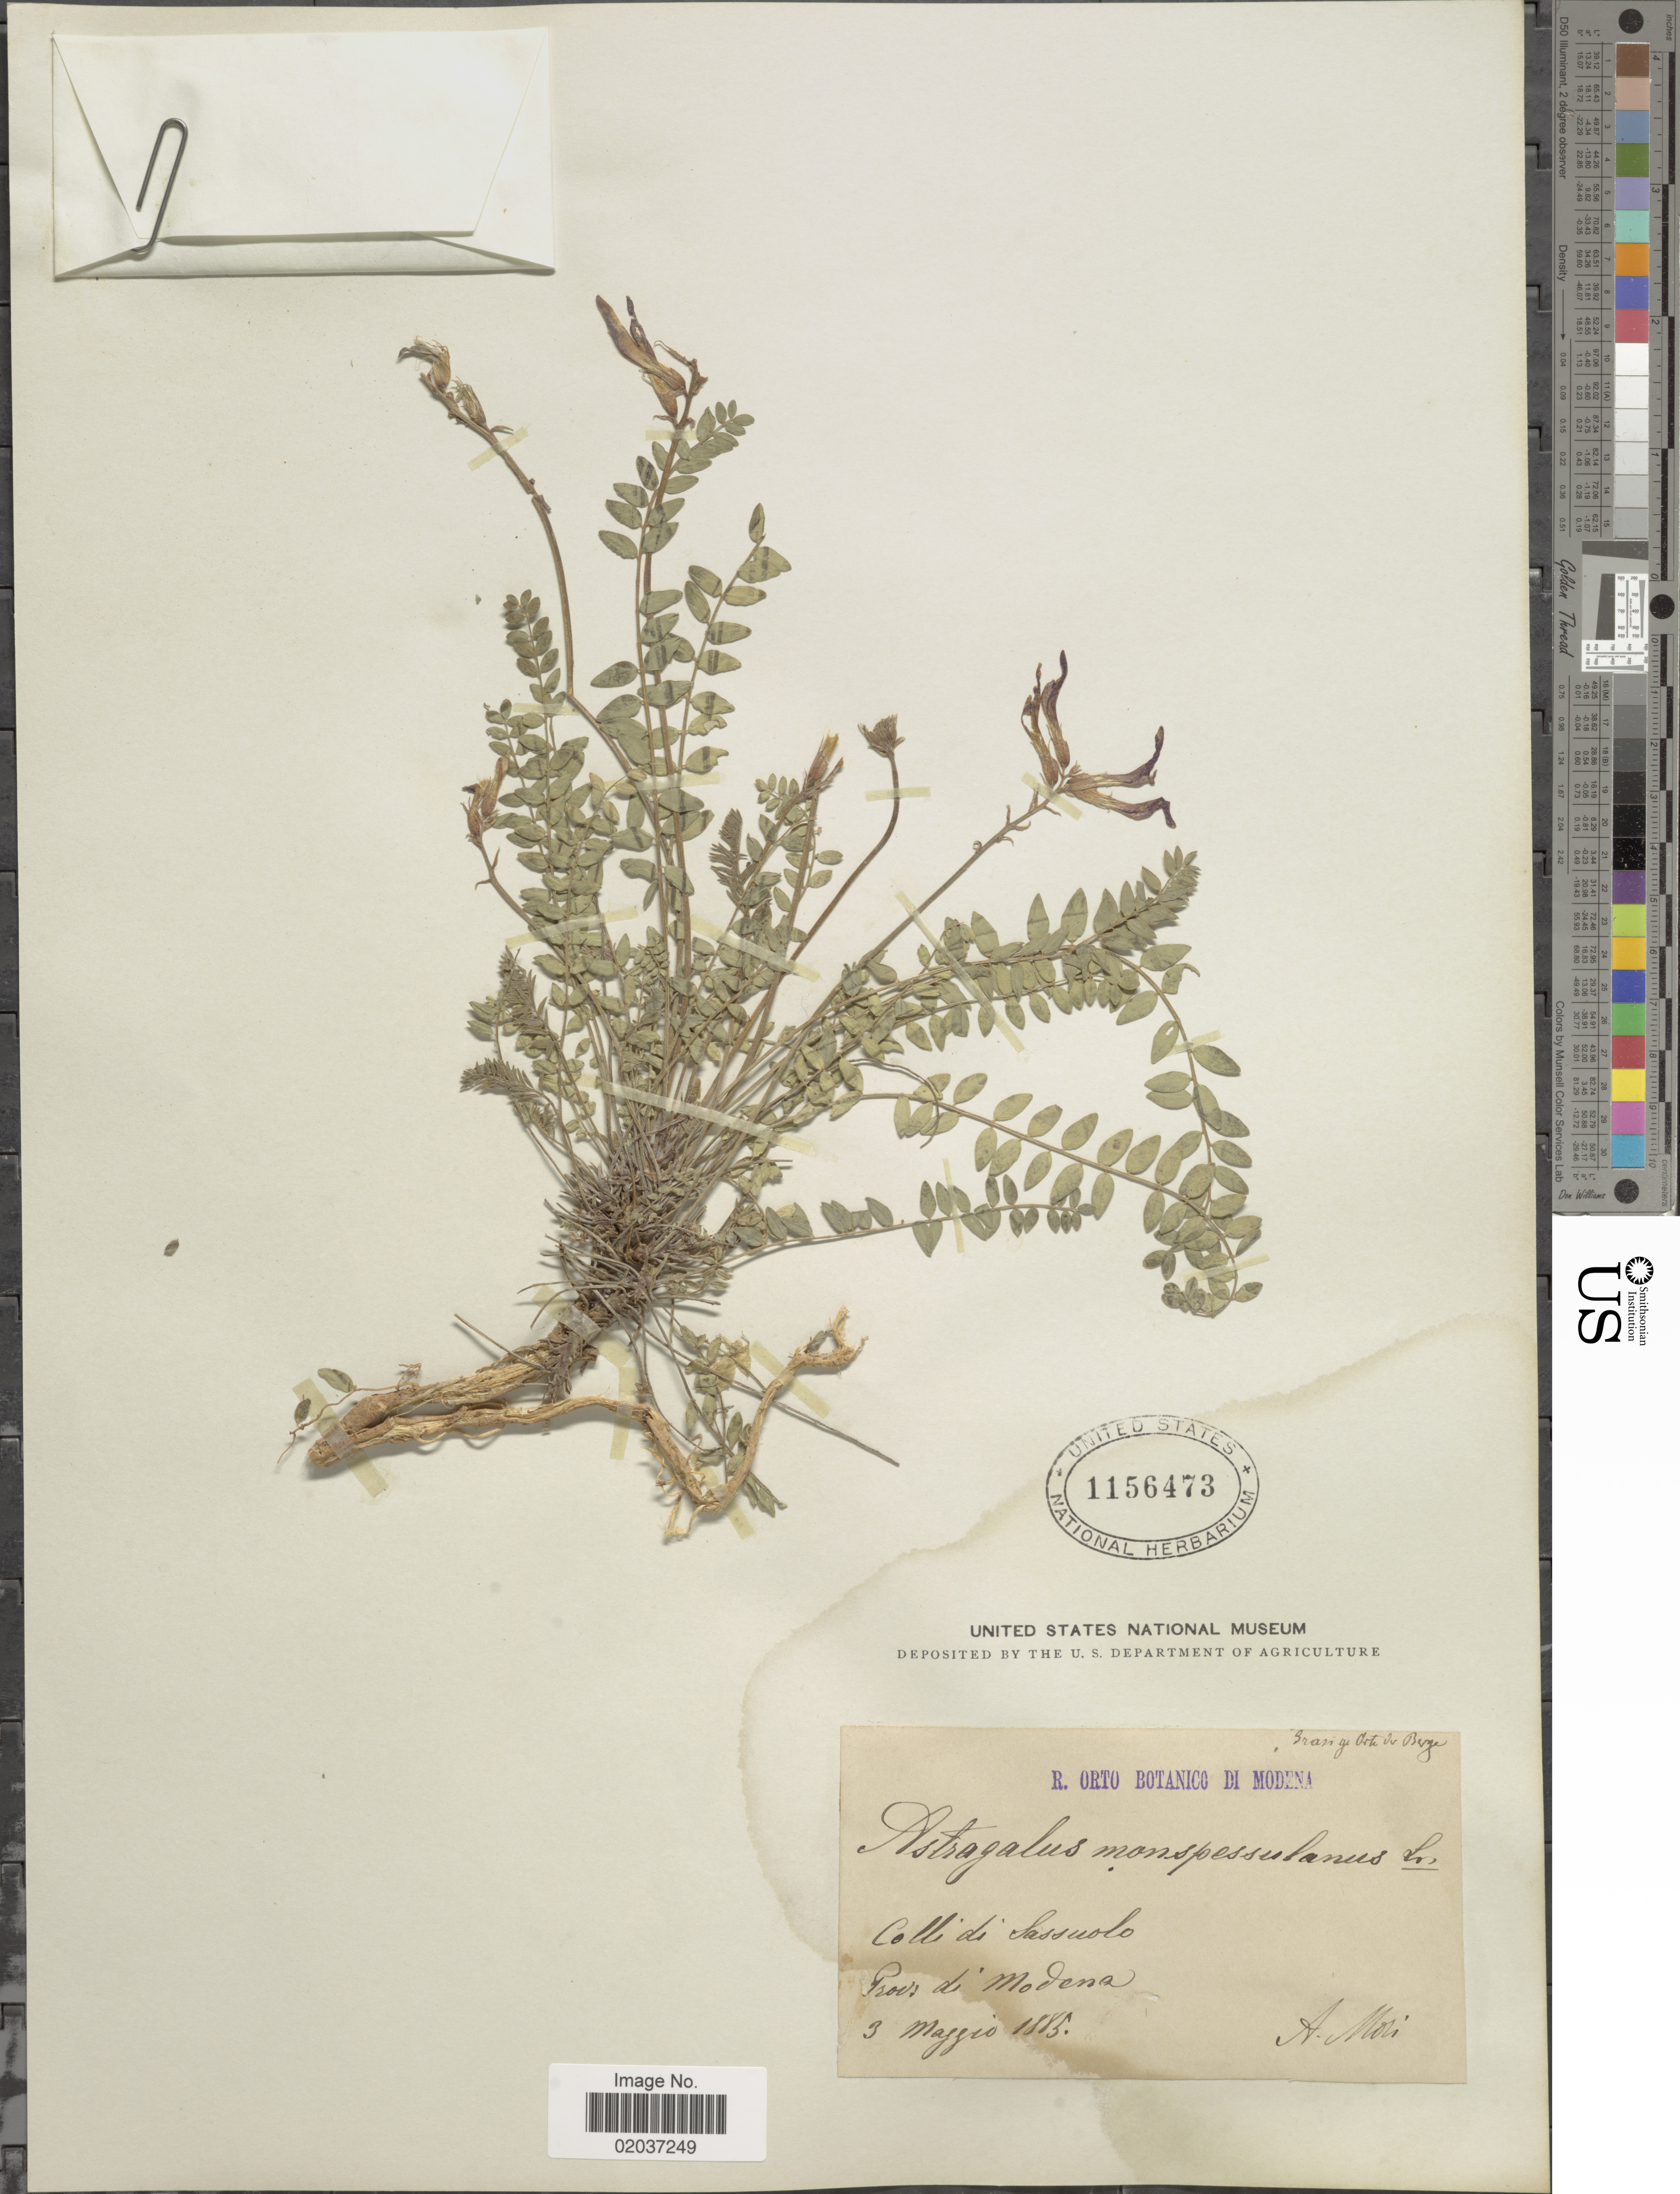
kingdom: Plantae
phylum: Tracheophyta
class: Magnoliopsida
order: Fabales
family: Fabaceae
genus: Astragalus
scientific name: Astragalus monspessulanus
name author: L.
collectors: A. Mori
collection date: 1885-05-03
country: Italy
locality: Colli di Sassuolo, Prov. di Modena.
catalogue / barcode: US 1156473